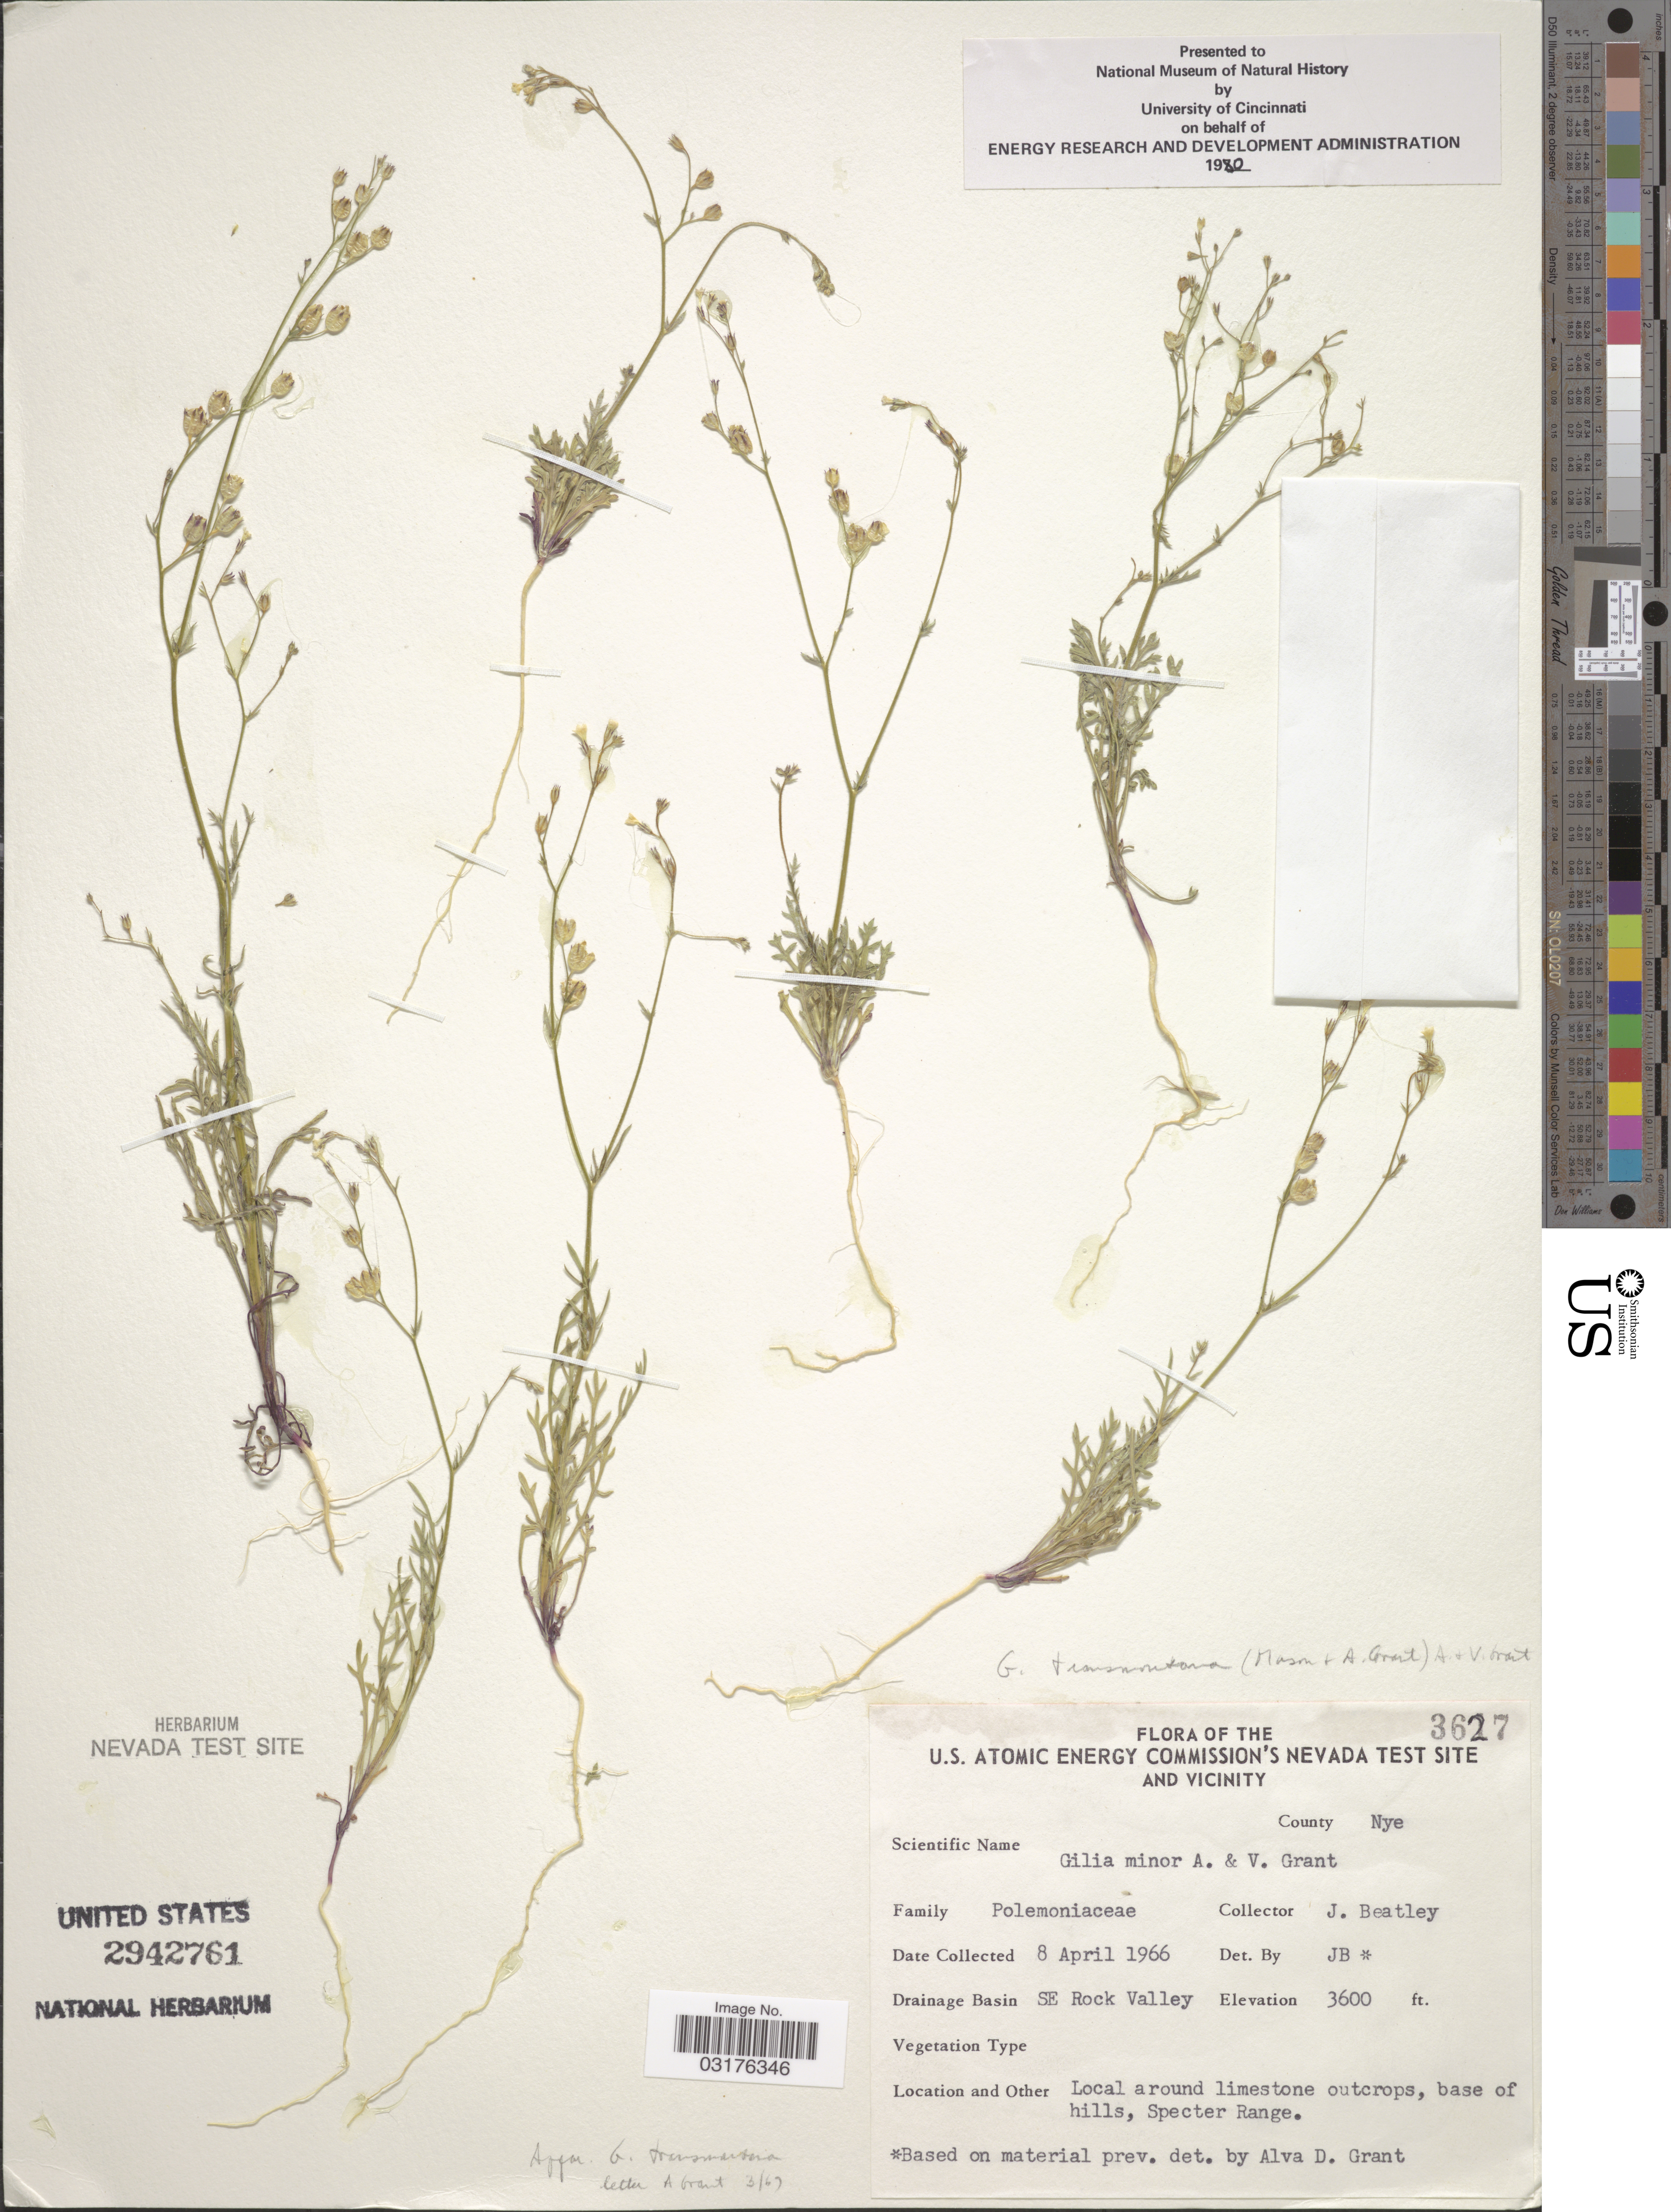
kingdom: Plantae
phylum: Tracheophyta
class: Magnoliopsida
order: Ericales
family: Polemoniaceae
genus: Gilia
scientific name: Gilia transmontana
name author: (H. Mason & A.D. Grant) A.D. Grant & V.E. Grant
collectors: J. C. Beatley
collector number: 3627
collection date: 1966-04-08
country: United States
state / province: Nevada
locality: U.S. Atomic Energy Commission's Nevada Test Site and Vicinity, County Nye, Drainage Basin SE Rock Valley, Local around limestone outcrops, base of hills, Specter Range.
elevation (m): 1097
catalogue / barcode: US 2942761